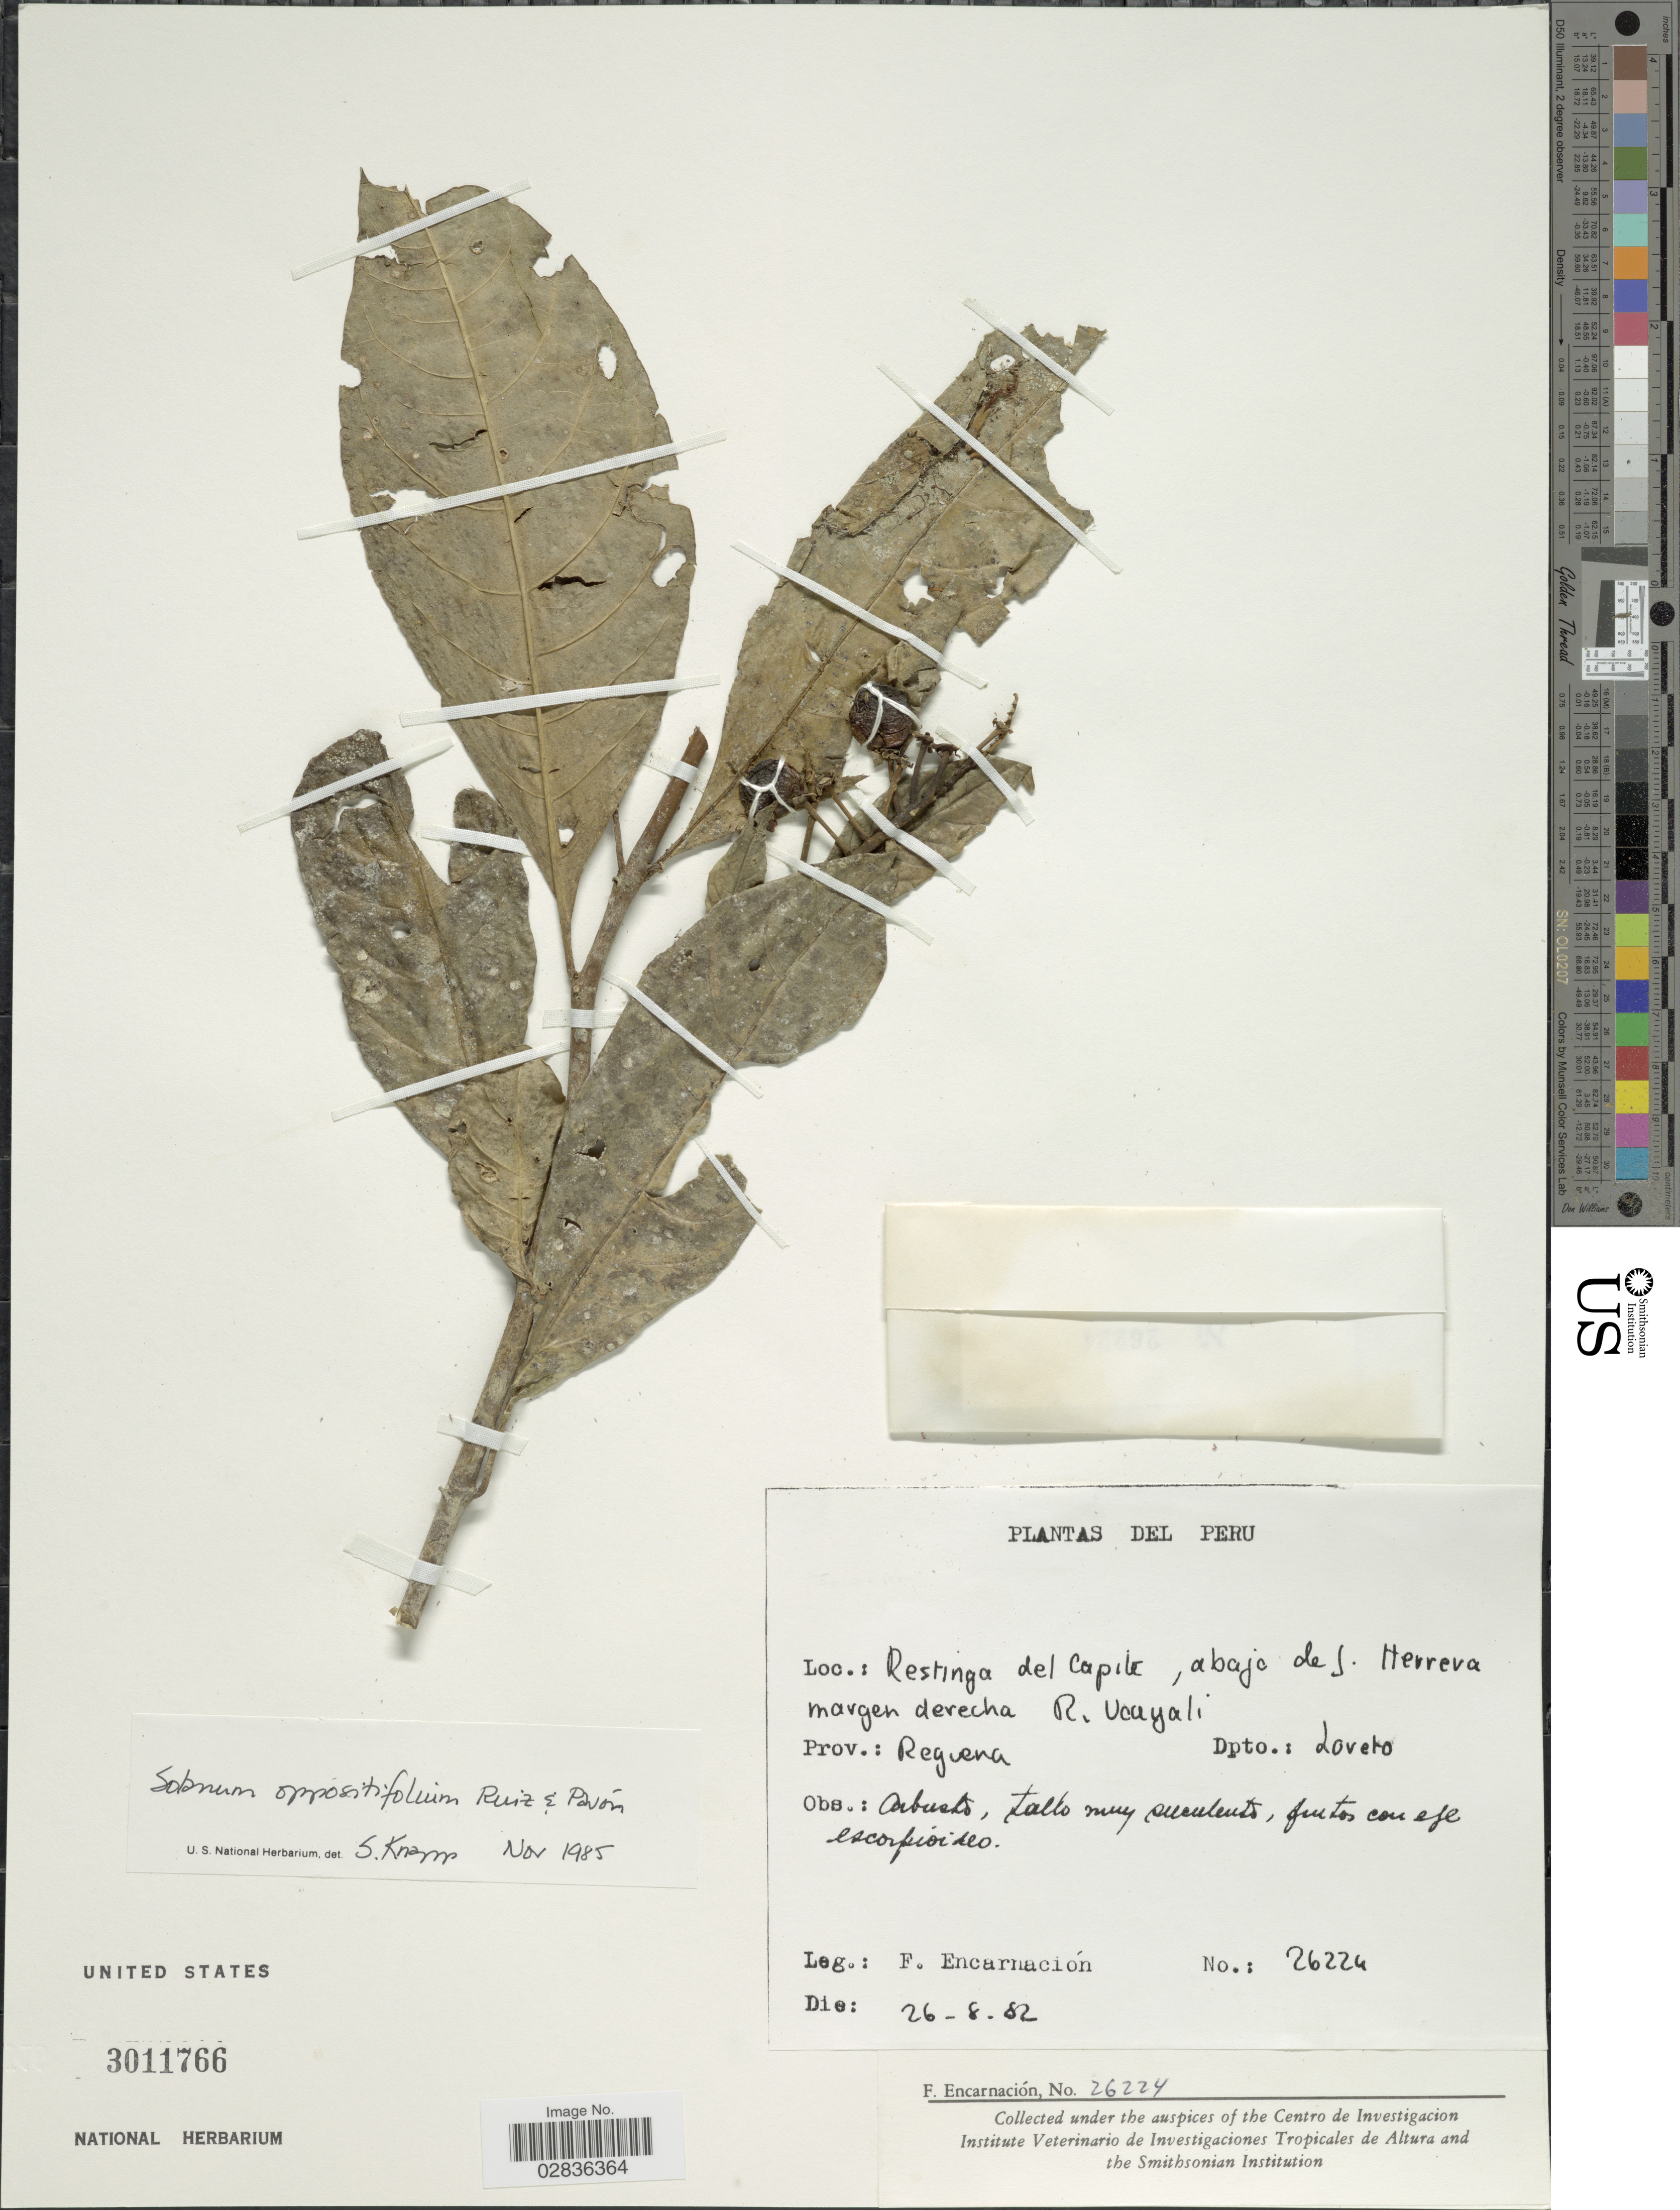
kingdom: Plantae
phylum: Tracheophyta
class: Magnoliopsida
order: Solanales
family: Solanaceae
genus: Solanum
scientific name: Solanum oppositifolium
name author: Ruiz & Pav.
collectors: F. Encarnación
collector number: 26224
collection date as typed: Transcribed d/m/y: 26/8/82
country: Peru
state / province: Loreto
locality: Restinga del capite, abajo de S. Herrera margen derecha R. Ucayali. Prov.: Reguena. Dpto.: Loreto.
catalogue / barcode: US 3011766